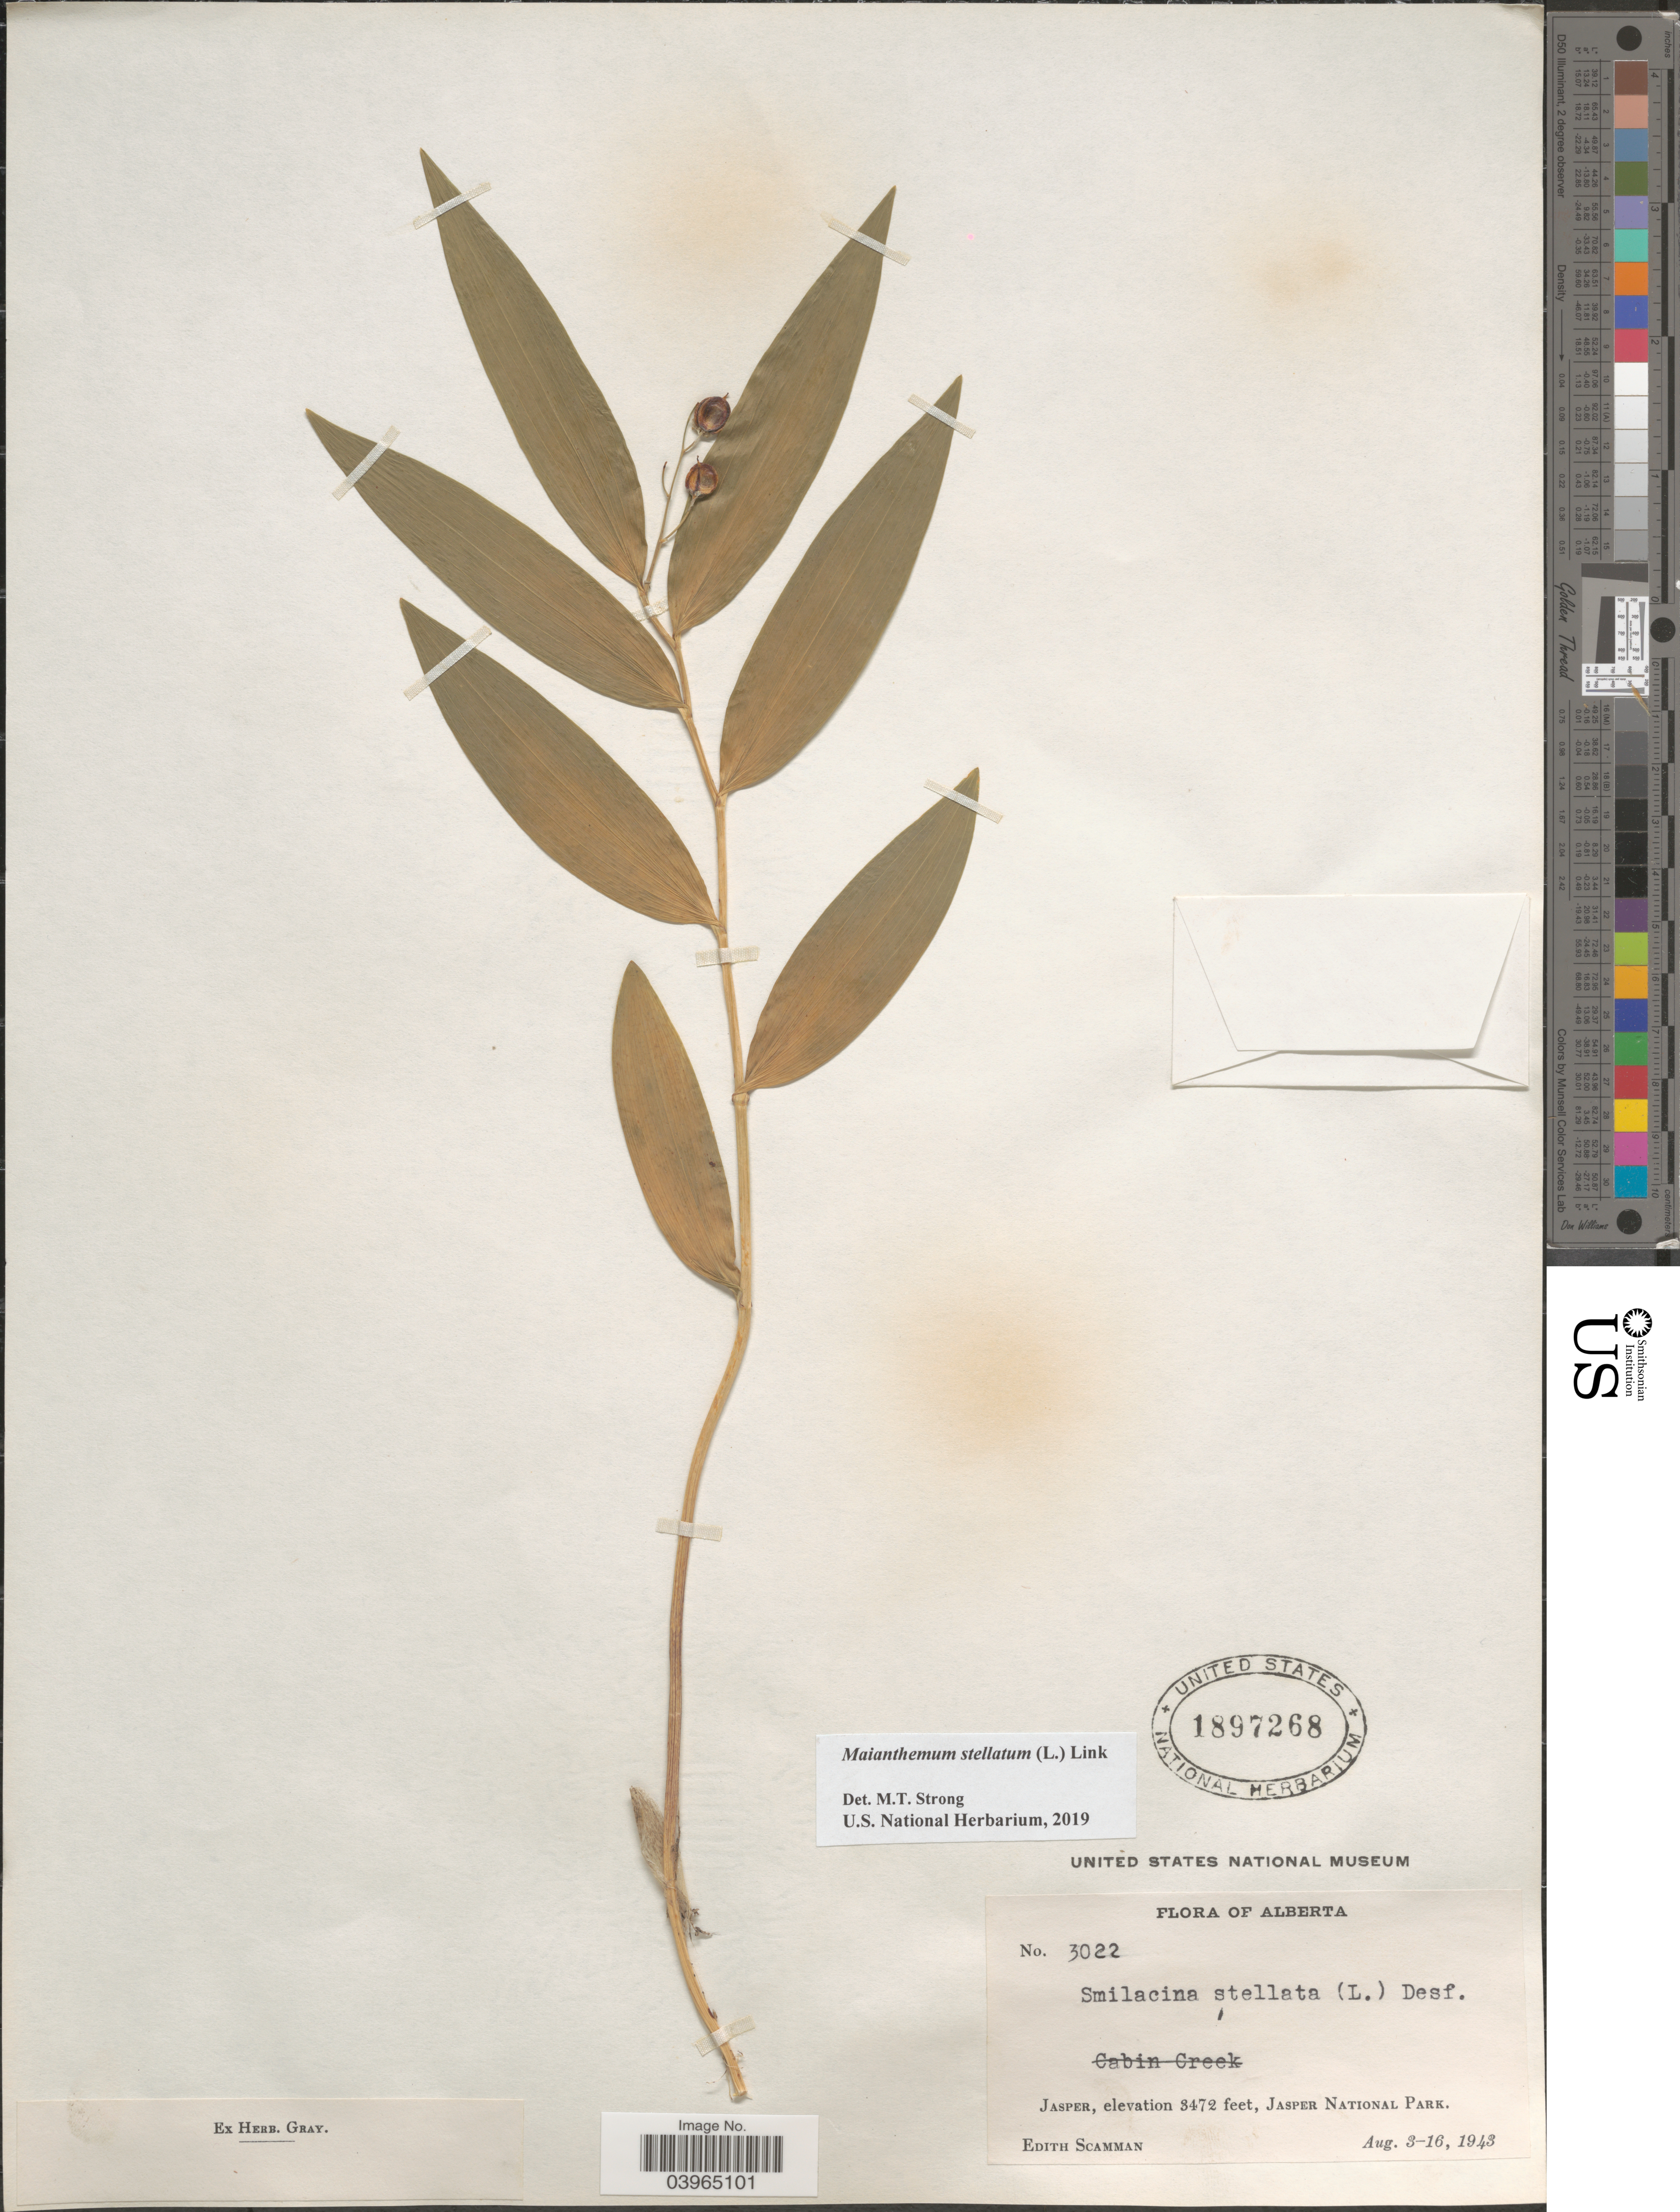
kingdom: Plantae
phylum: Tracheophyta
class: Liliopsida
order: Asparagales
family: Asparagaceae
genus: Maianthemum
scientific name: Maianthemum stellatum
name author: (L.) Link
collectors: E. Scamman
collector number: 3022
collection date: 1943-08-03/1943-08-16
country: Canada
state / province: Alberta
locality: Jasper, Jasper National Park.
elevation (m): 1058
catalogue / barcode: US 1897268